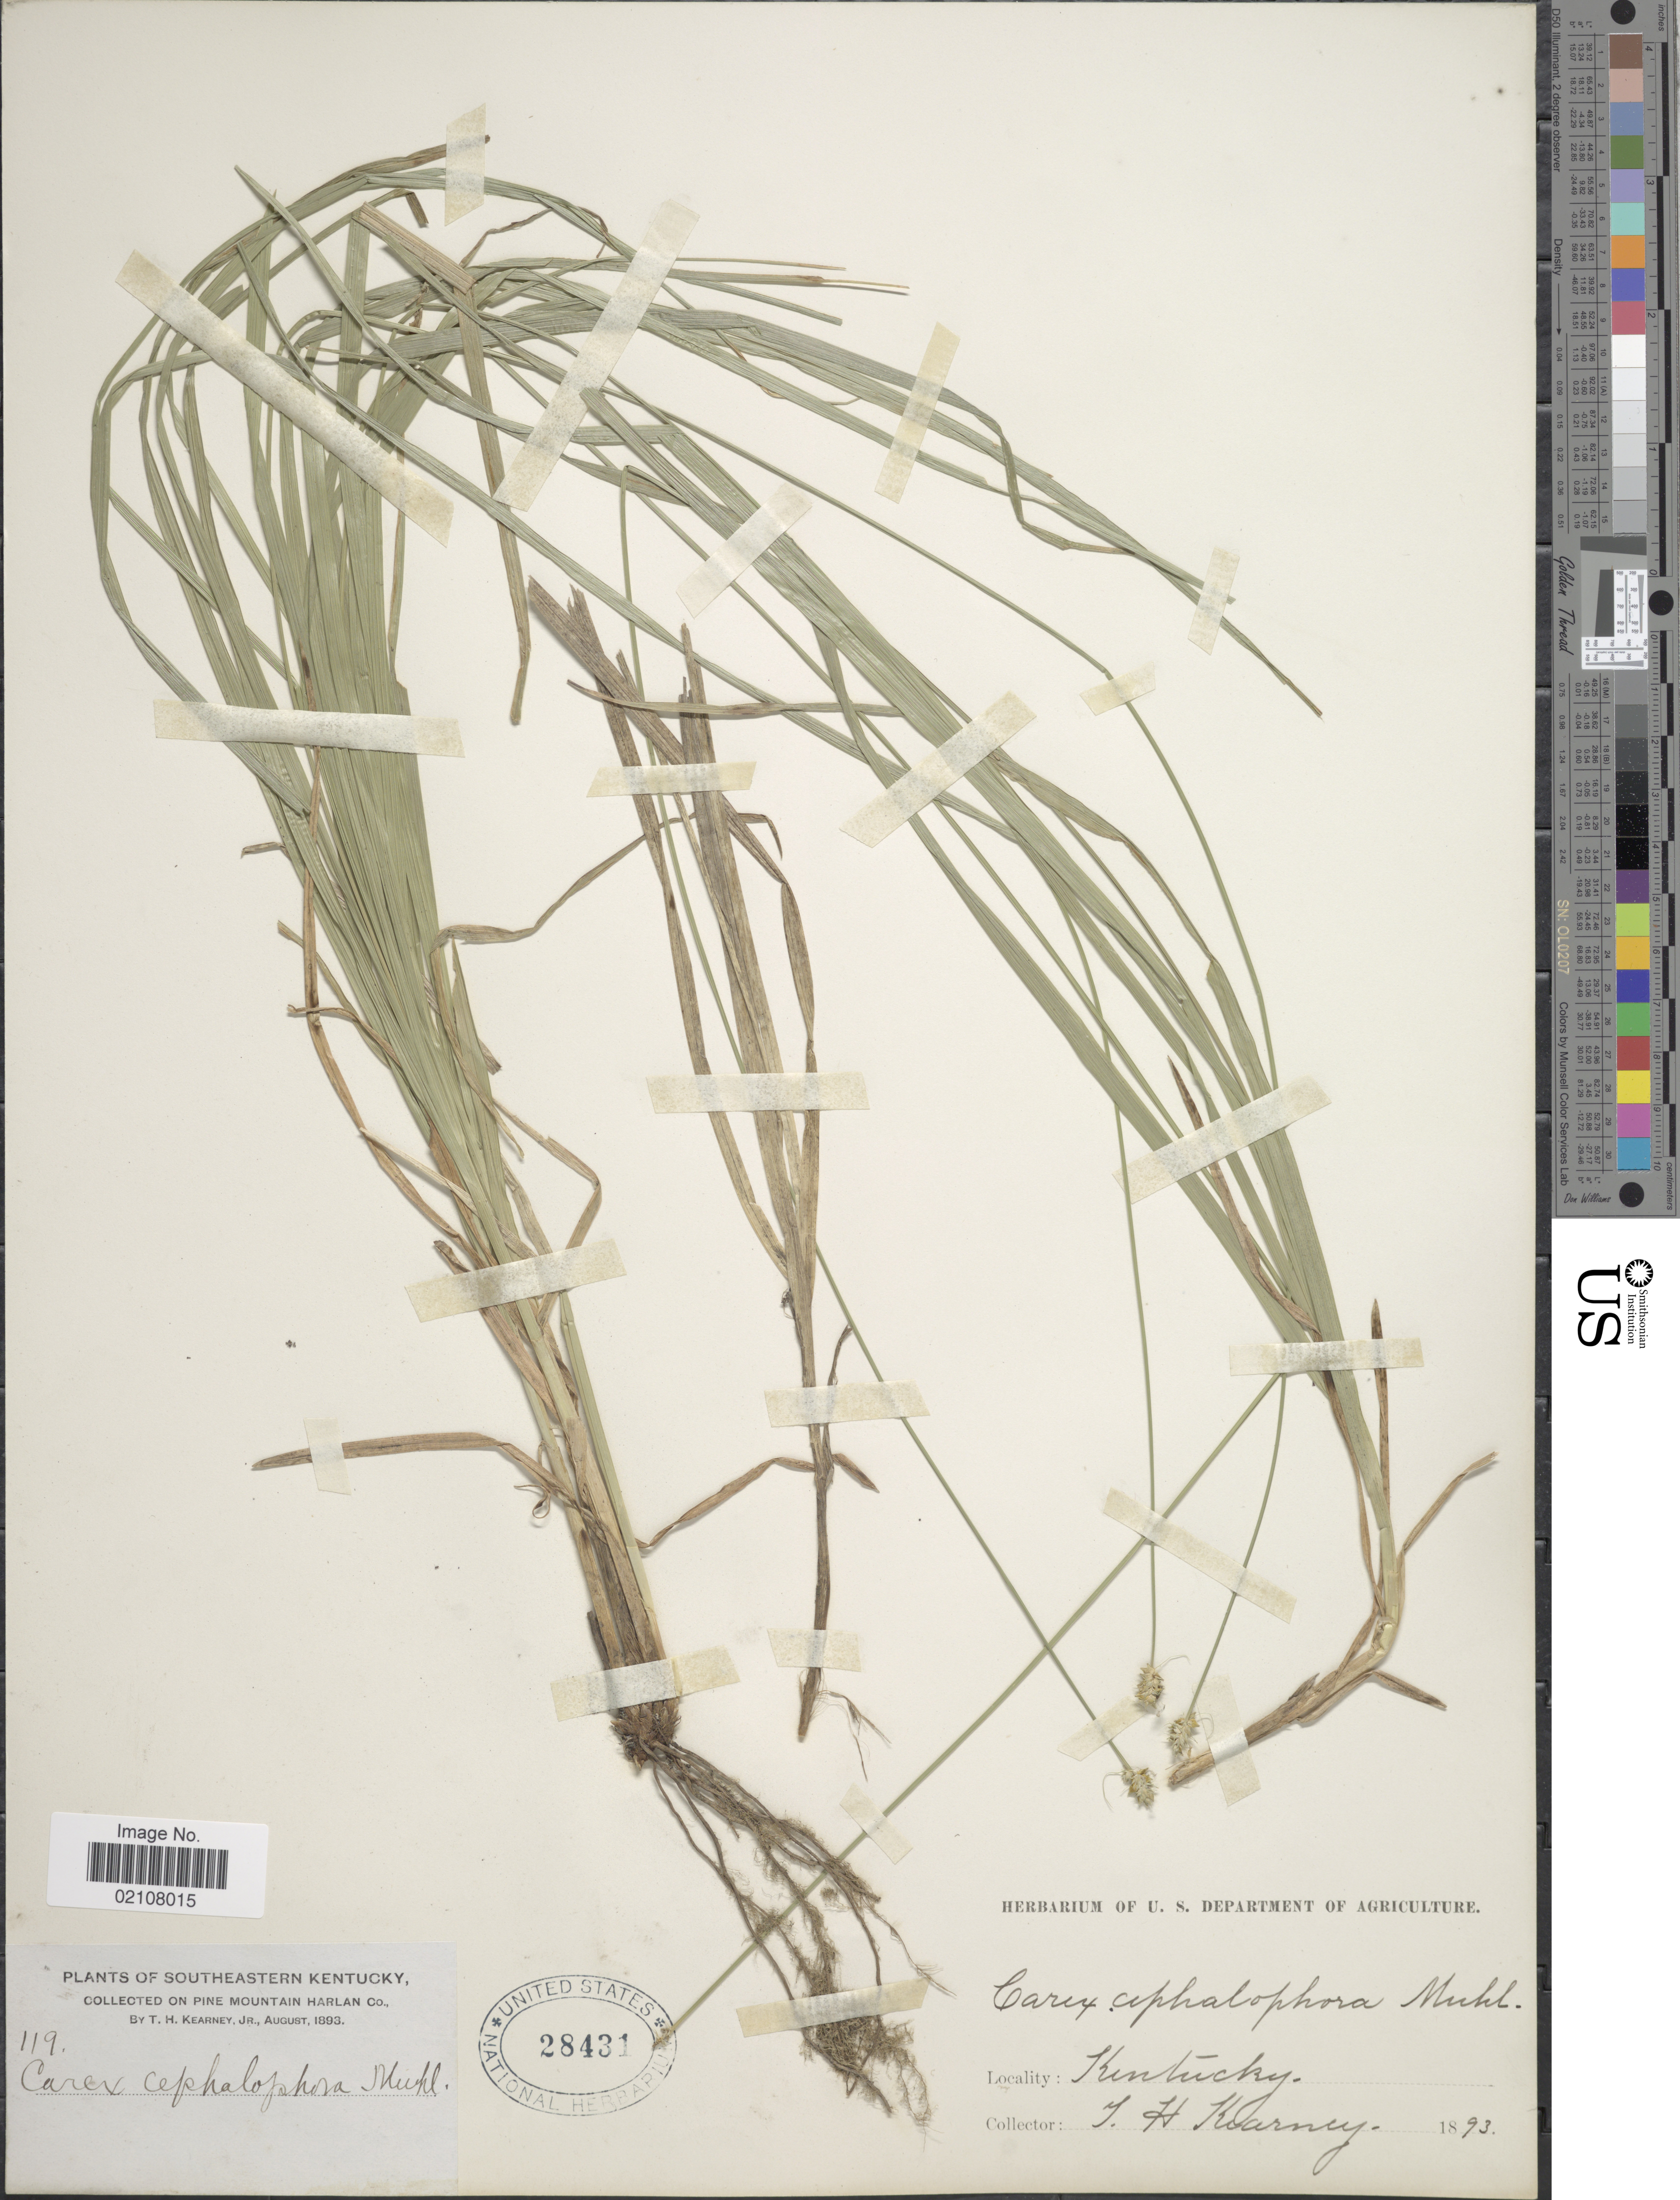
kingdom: Plantae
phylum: Tracheophyta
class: Liliopsida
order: Poales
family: Cyperaceae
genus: Carex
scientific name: Carex cephalophora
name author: Muhl. ex Willd.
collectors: T. H. Kearney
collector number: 119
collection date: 1893-08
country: United States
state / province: Kentucky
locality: Southeastern Kentucky, on Pine Mountain Harlan Co.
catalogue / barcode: US 28431